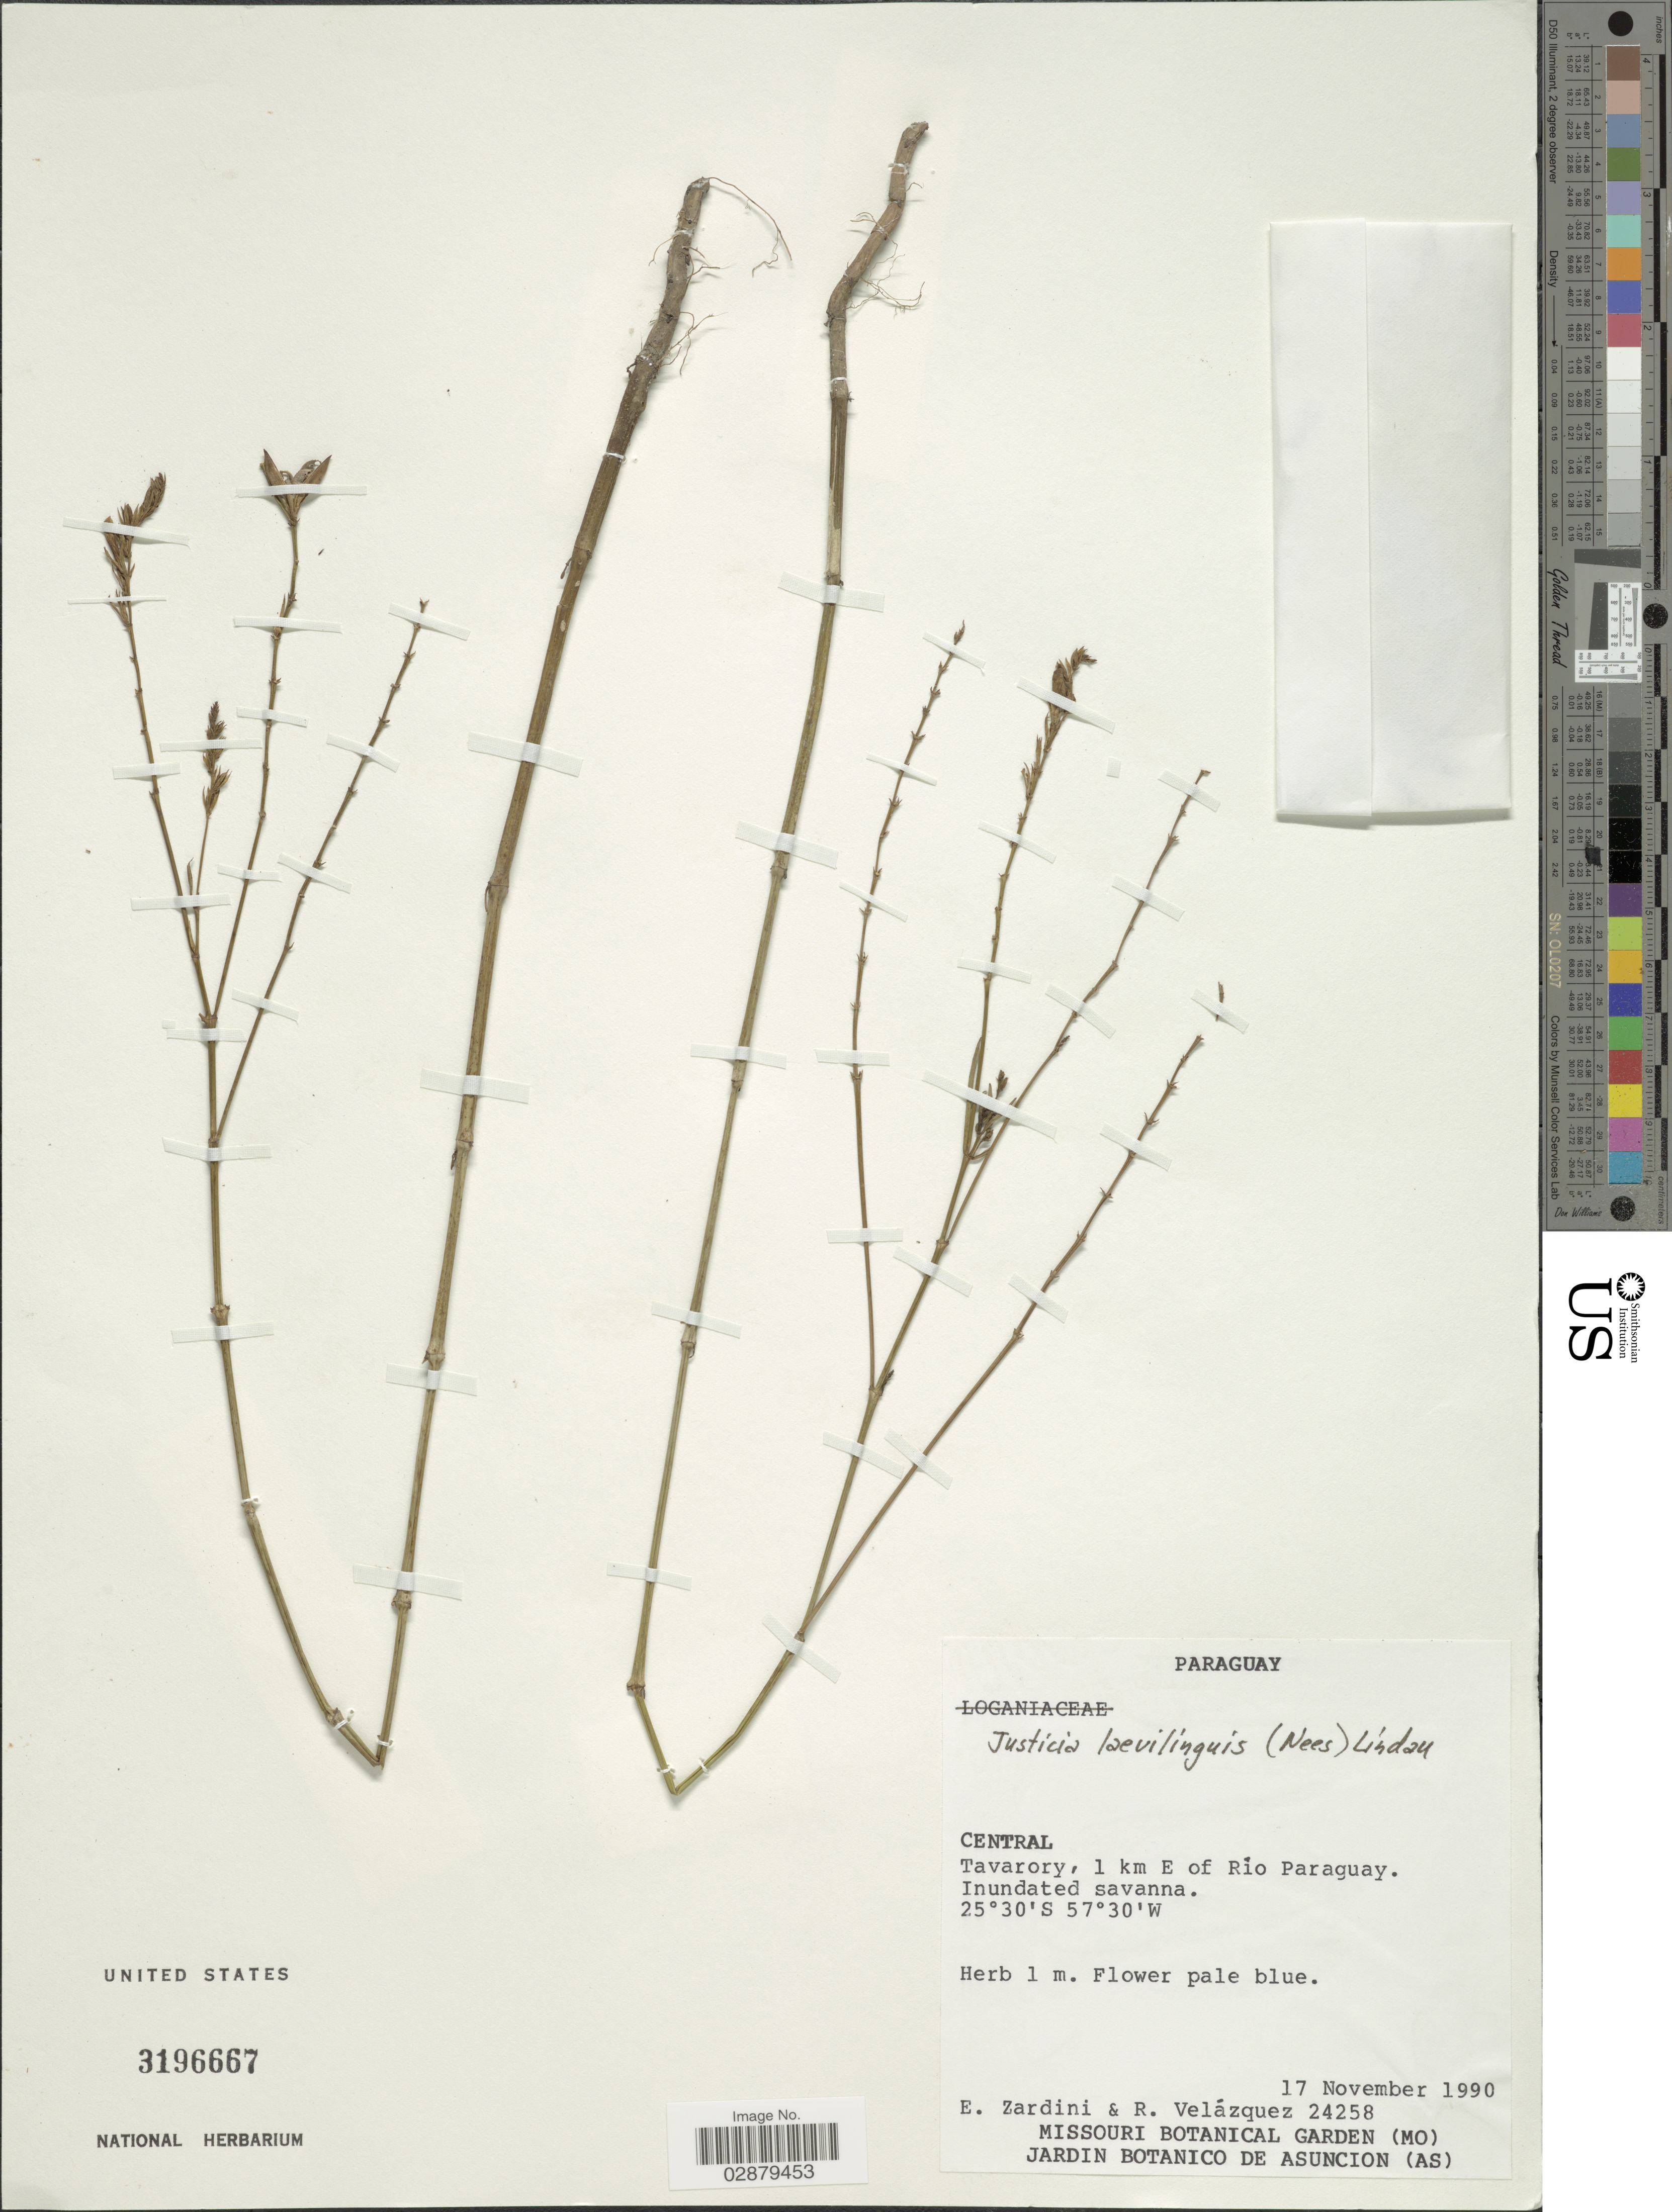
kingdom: Plantae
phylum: Tracheophyta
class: Magnoliopsida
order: Lamiales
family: Acanthaceae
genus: Justicia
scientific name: Justicia laevilinguis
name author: (Nees) Lindau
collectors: E. Zardini & R. Velázquez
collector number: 24258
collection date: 1990-11-17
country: Paraguay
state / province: Central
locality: Tavarory, 1 km E of Río Paraguay.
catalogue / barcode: US 3196667